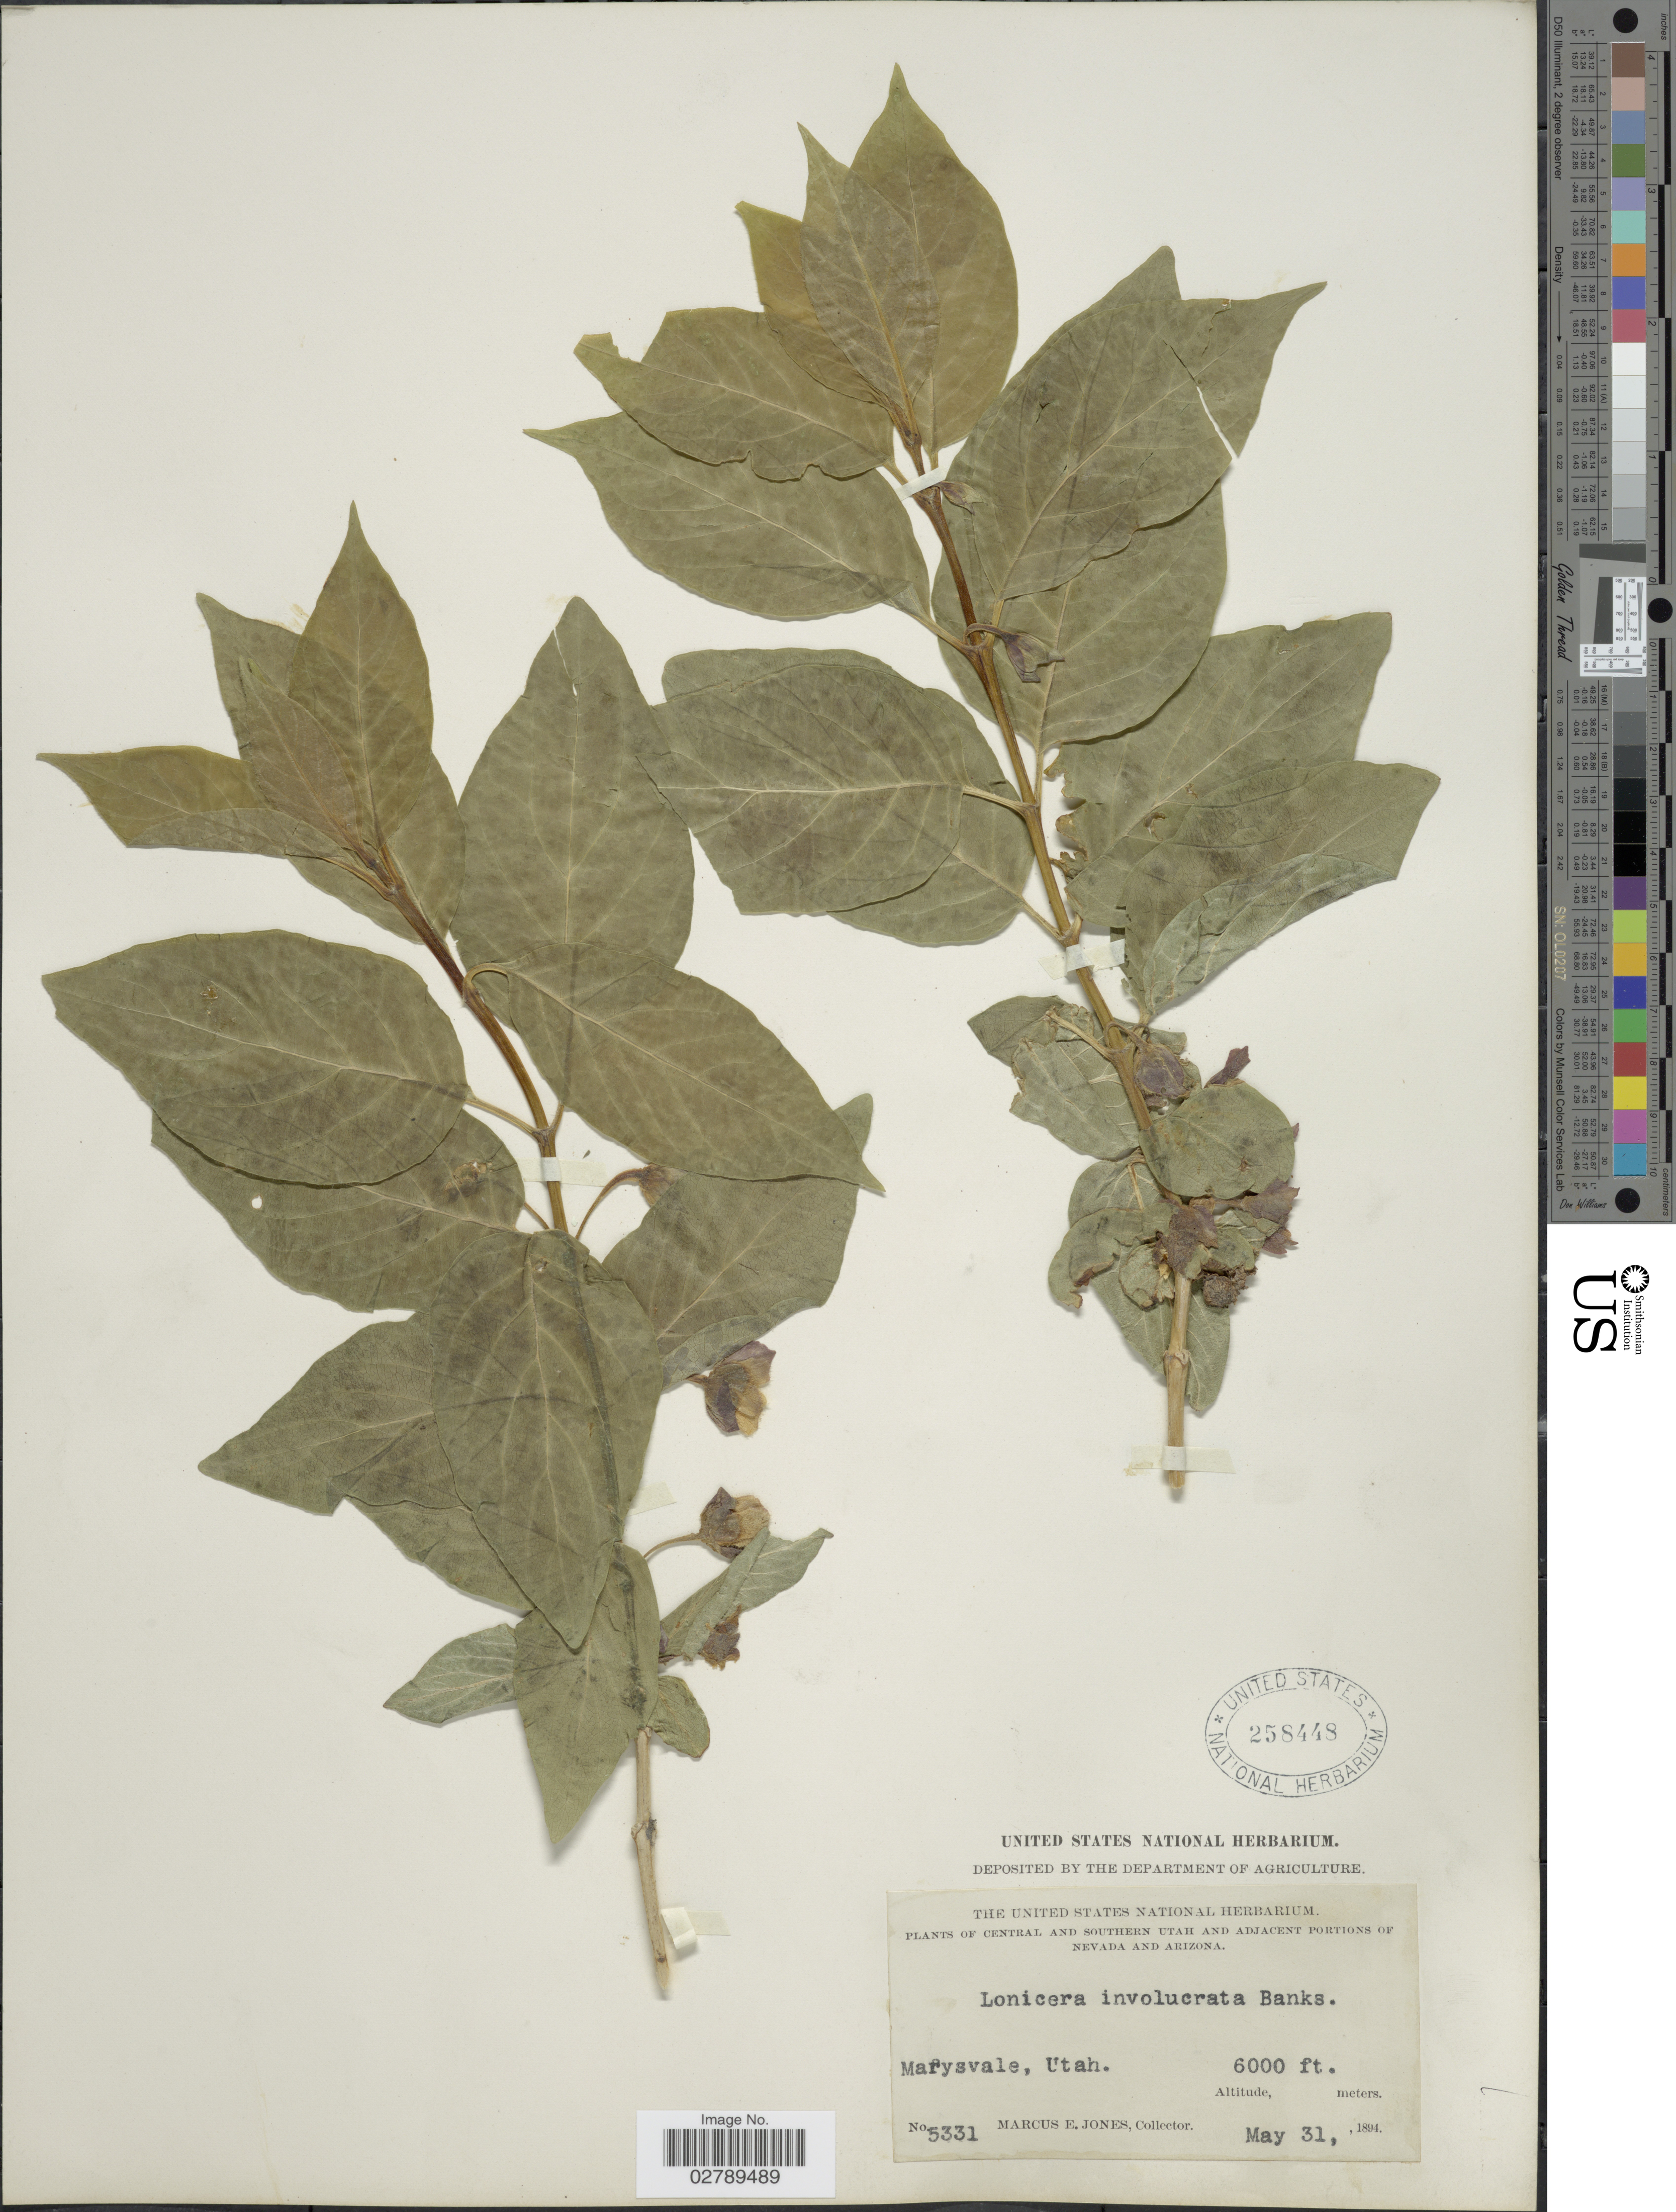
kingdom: Plantae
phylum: Tracheophyta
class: Magnoliopsida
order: Dipsacales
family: Caprifoliaceae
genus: Lonicera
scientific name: Lonicera involucrata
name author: (Richardson) Banks ex Spreng.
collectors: M. E. Jones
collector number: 5331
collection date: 1894-05-31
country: United States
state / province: Utah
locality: Central and southern Utah. Marysvale.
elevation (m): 1829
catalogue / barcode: US 258448